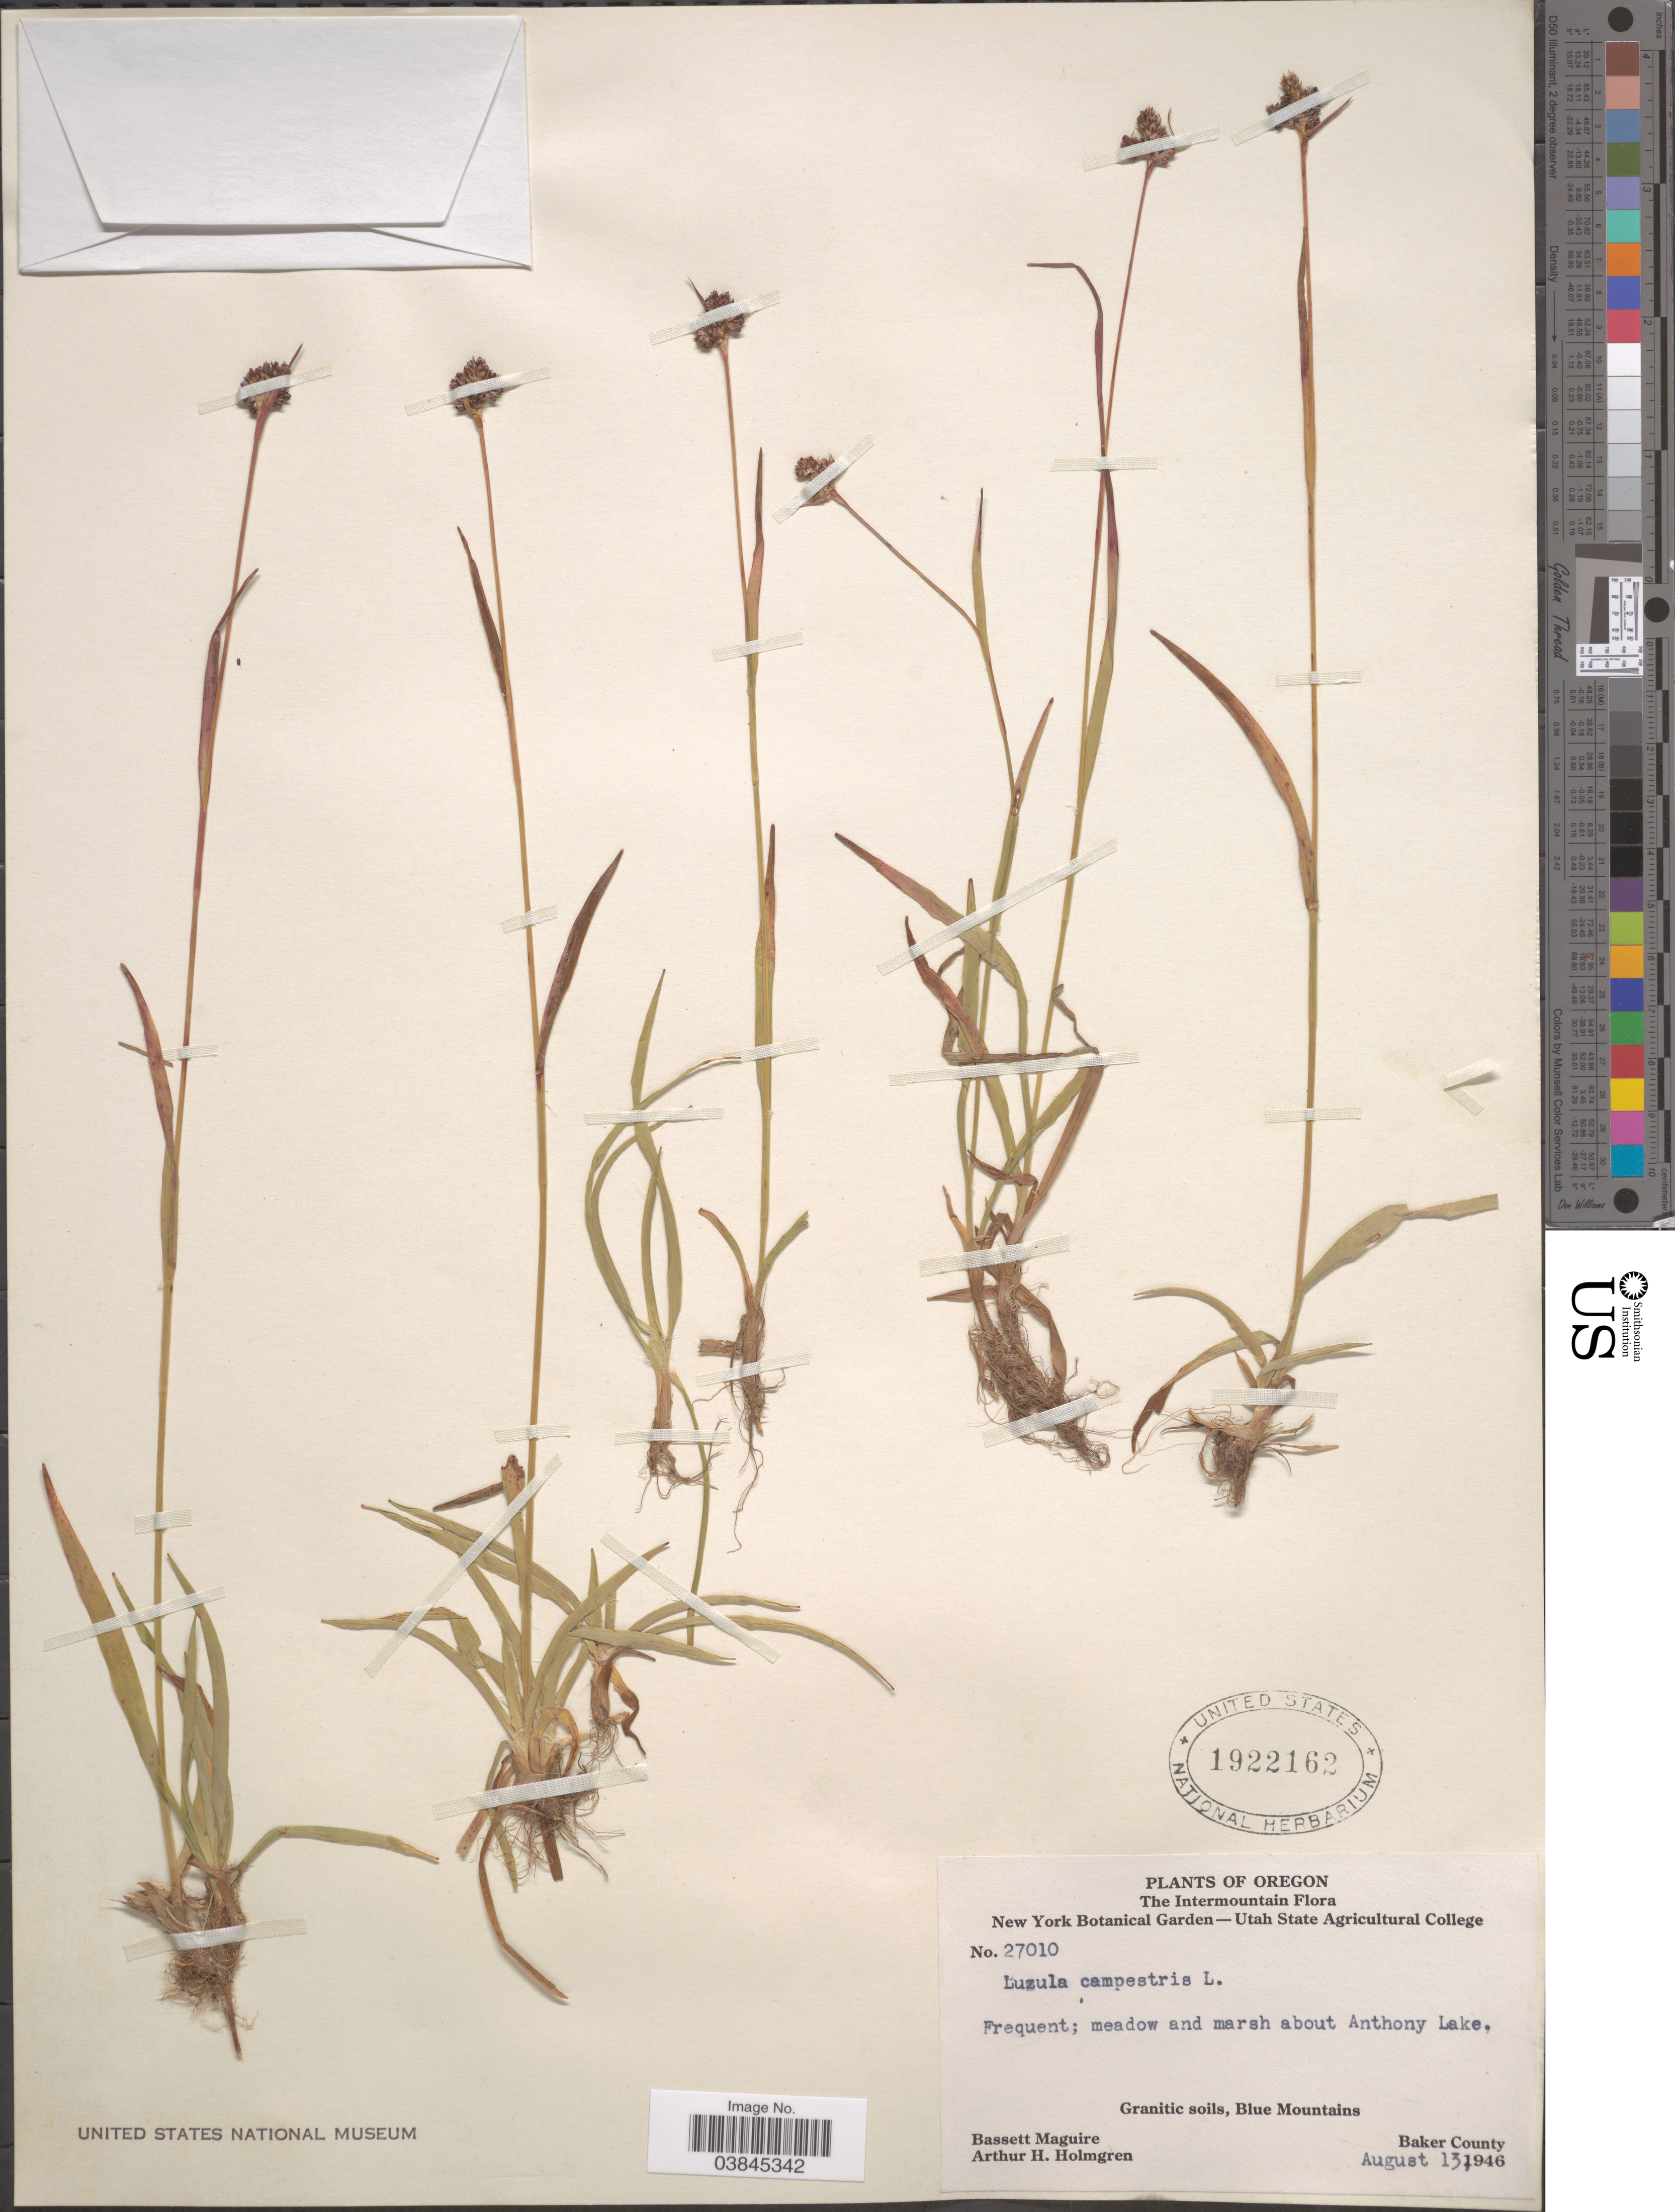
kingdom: Plantae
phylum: Tracheophyta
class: Liliopsida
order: Poales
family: Juncaceae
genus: Luzula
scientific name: Luzula campestris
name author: (L.) DC.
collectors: B. Maguire & A. H. Holmgren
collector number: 27010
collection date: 1946-08-13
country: United States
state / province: Oregon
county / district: Baker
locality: The Intermountain. About Anthony Lake. Blue Mountains. Baker County.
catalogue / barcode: US 1922162